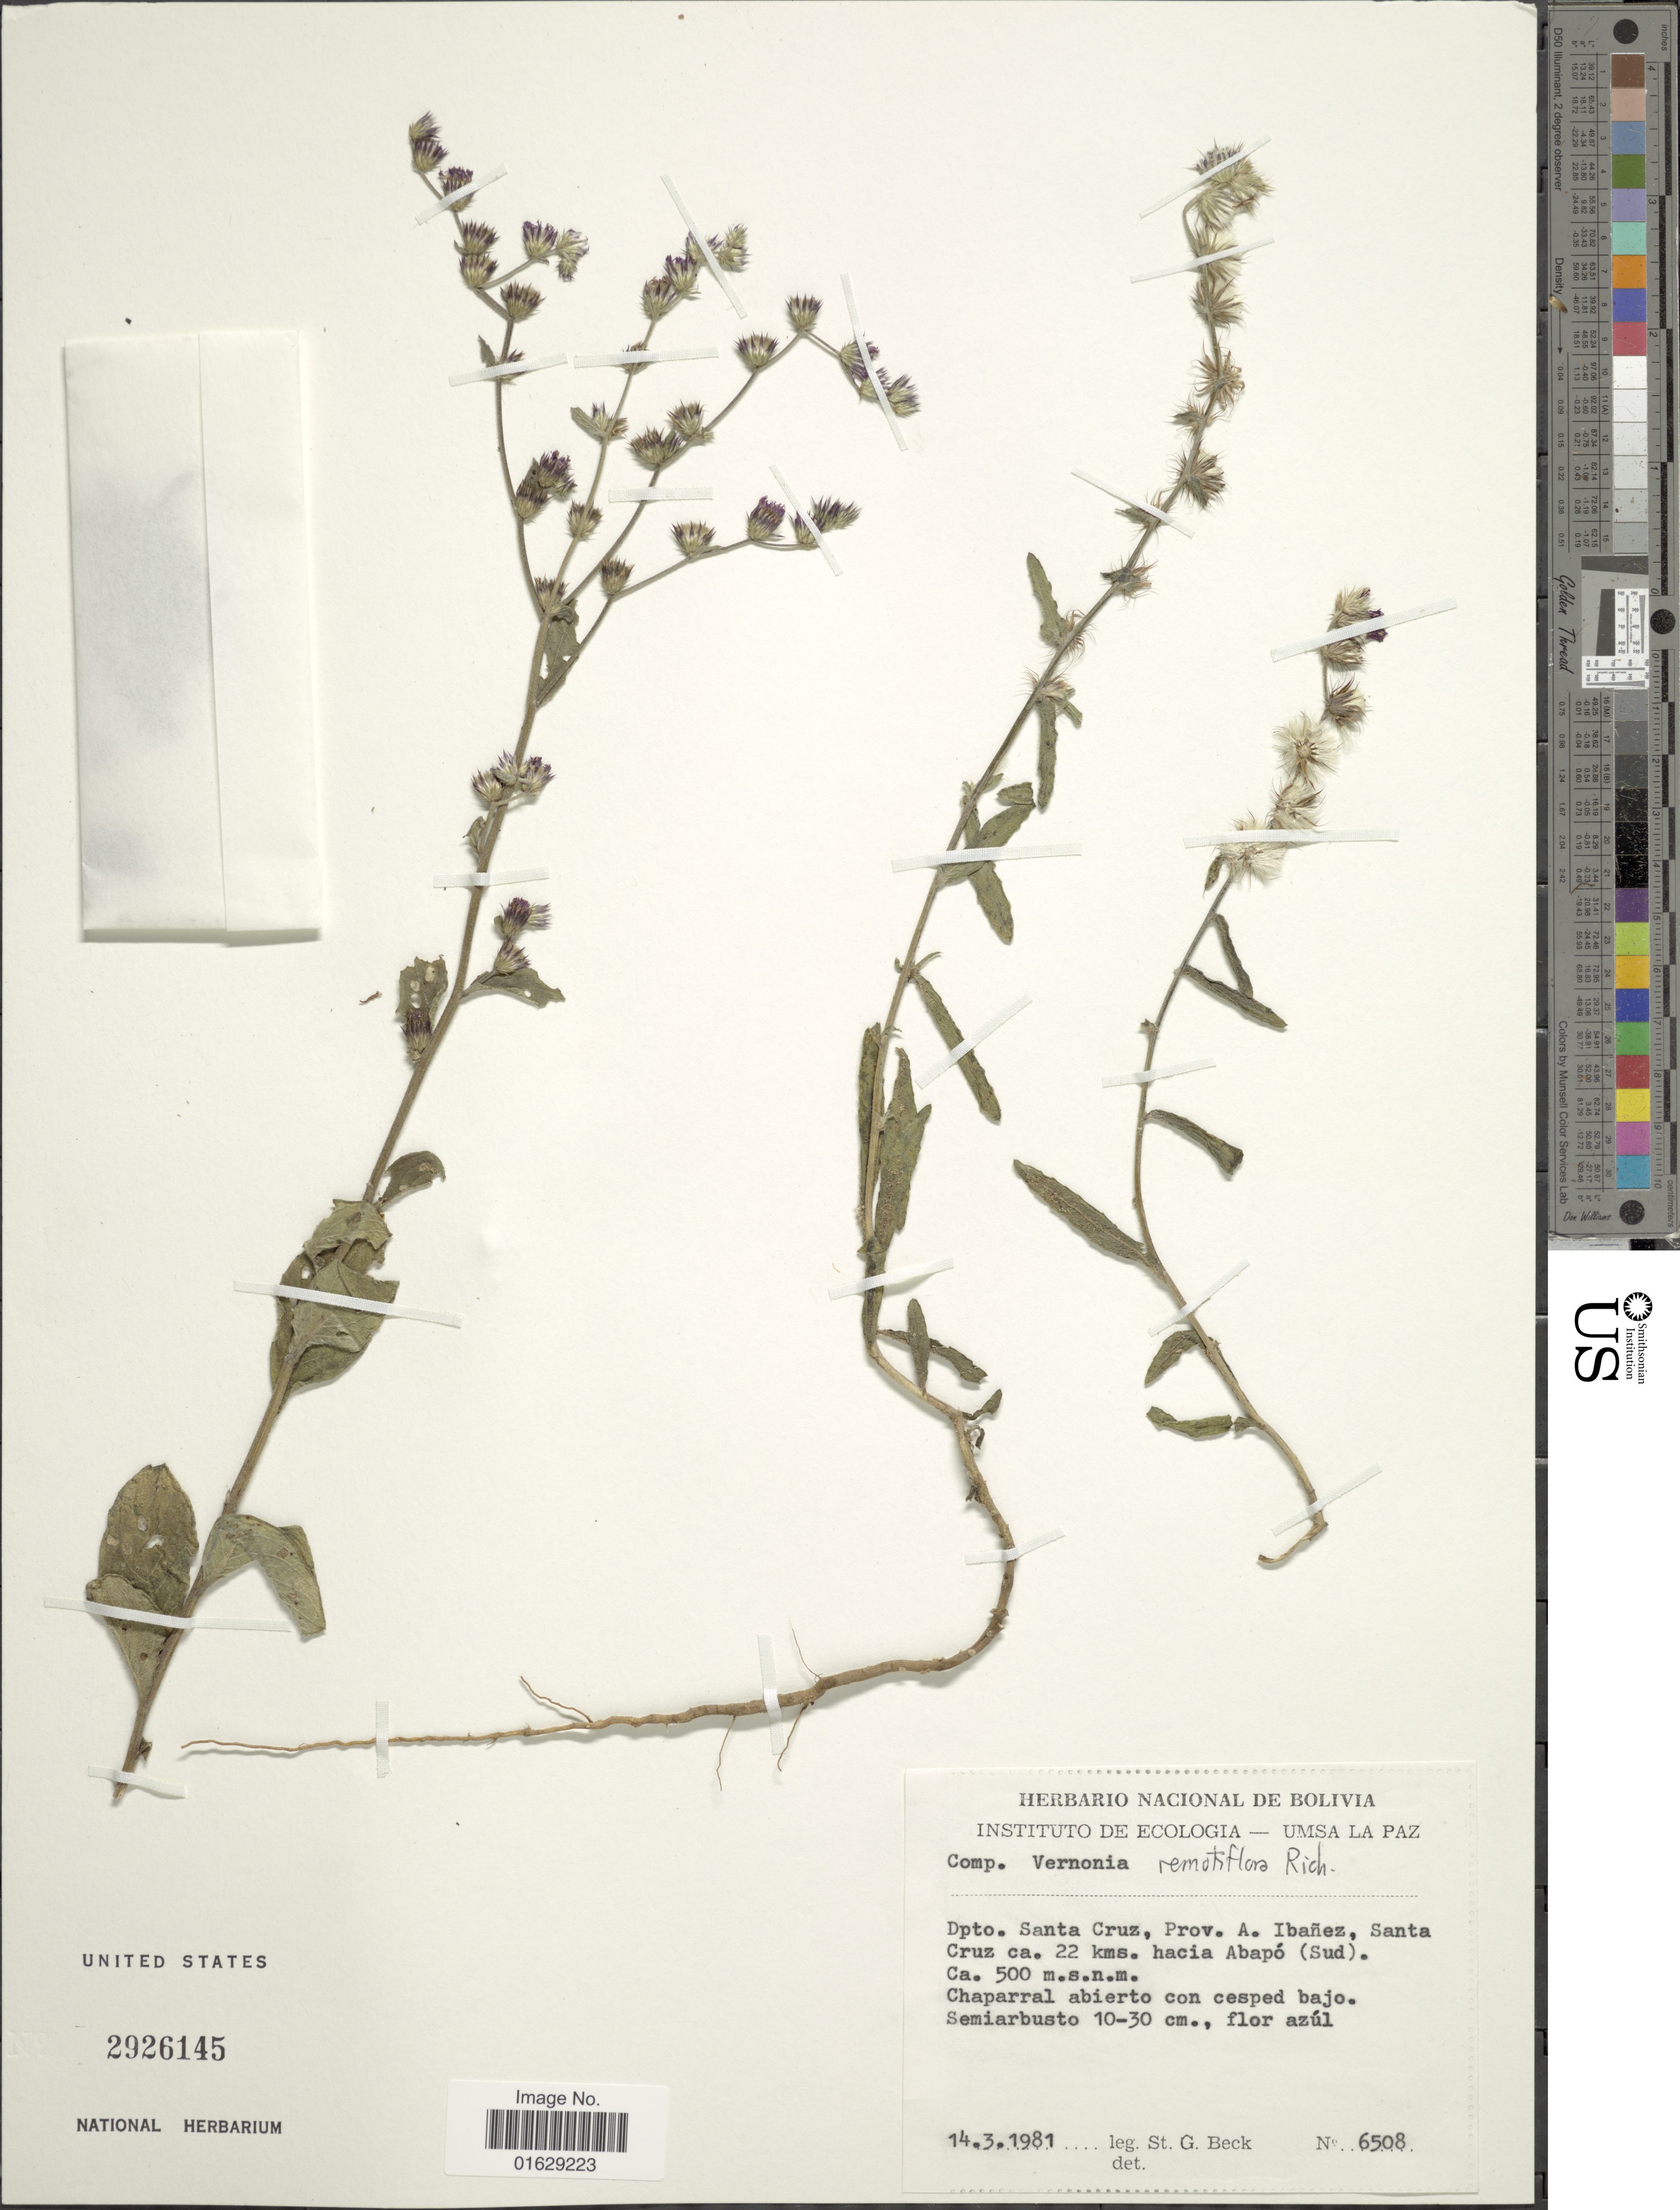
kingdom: Plantae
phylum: Tracheophyta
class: Magnoliopsida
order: Asterales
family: Asteraceae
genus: Lepidaploa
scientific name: Lepidaploa remotiflora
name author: (Rich.) H. Rob.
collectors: S. G. Beck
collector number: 6508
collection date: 1981-03-14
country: Bolivia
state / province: Santa Cruz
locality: Dpto. Santa Cruz, Prov. A. Ibanez, Santa Cruz ca. 22 kms. hacia Abapo (sud)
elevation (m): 500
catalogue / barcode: US 2926145